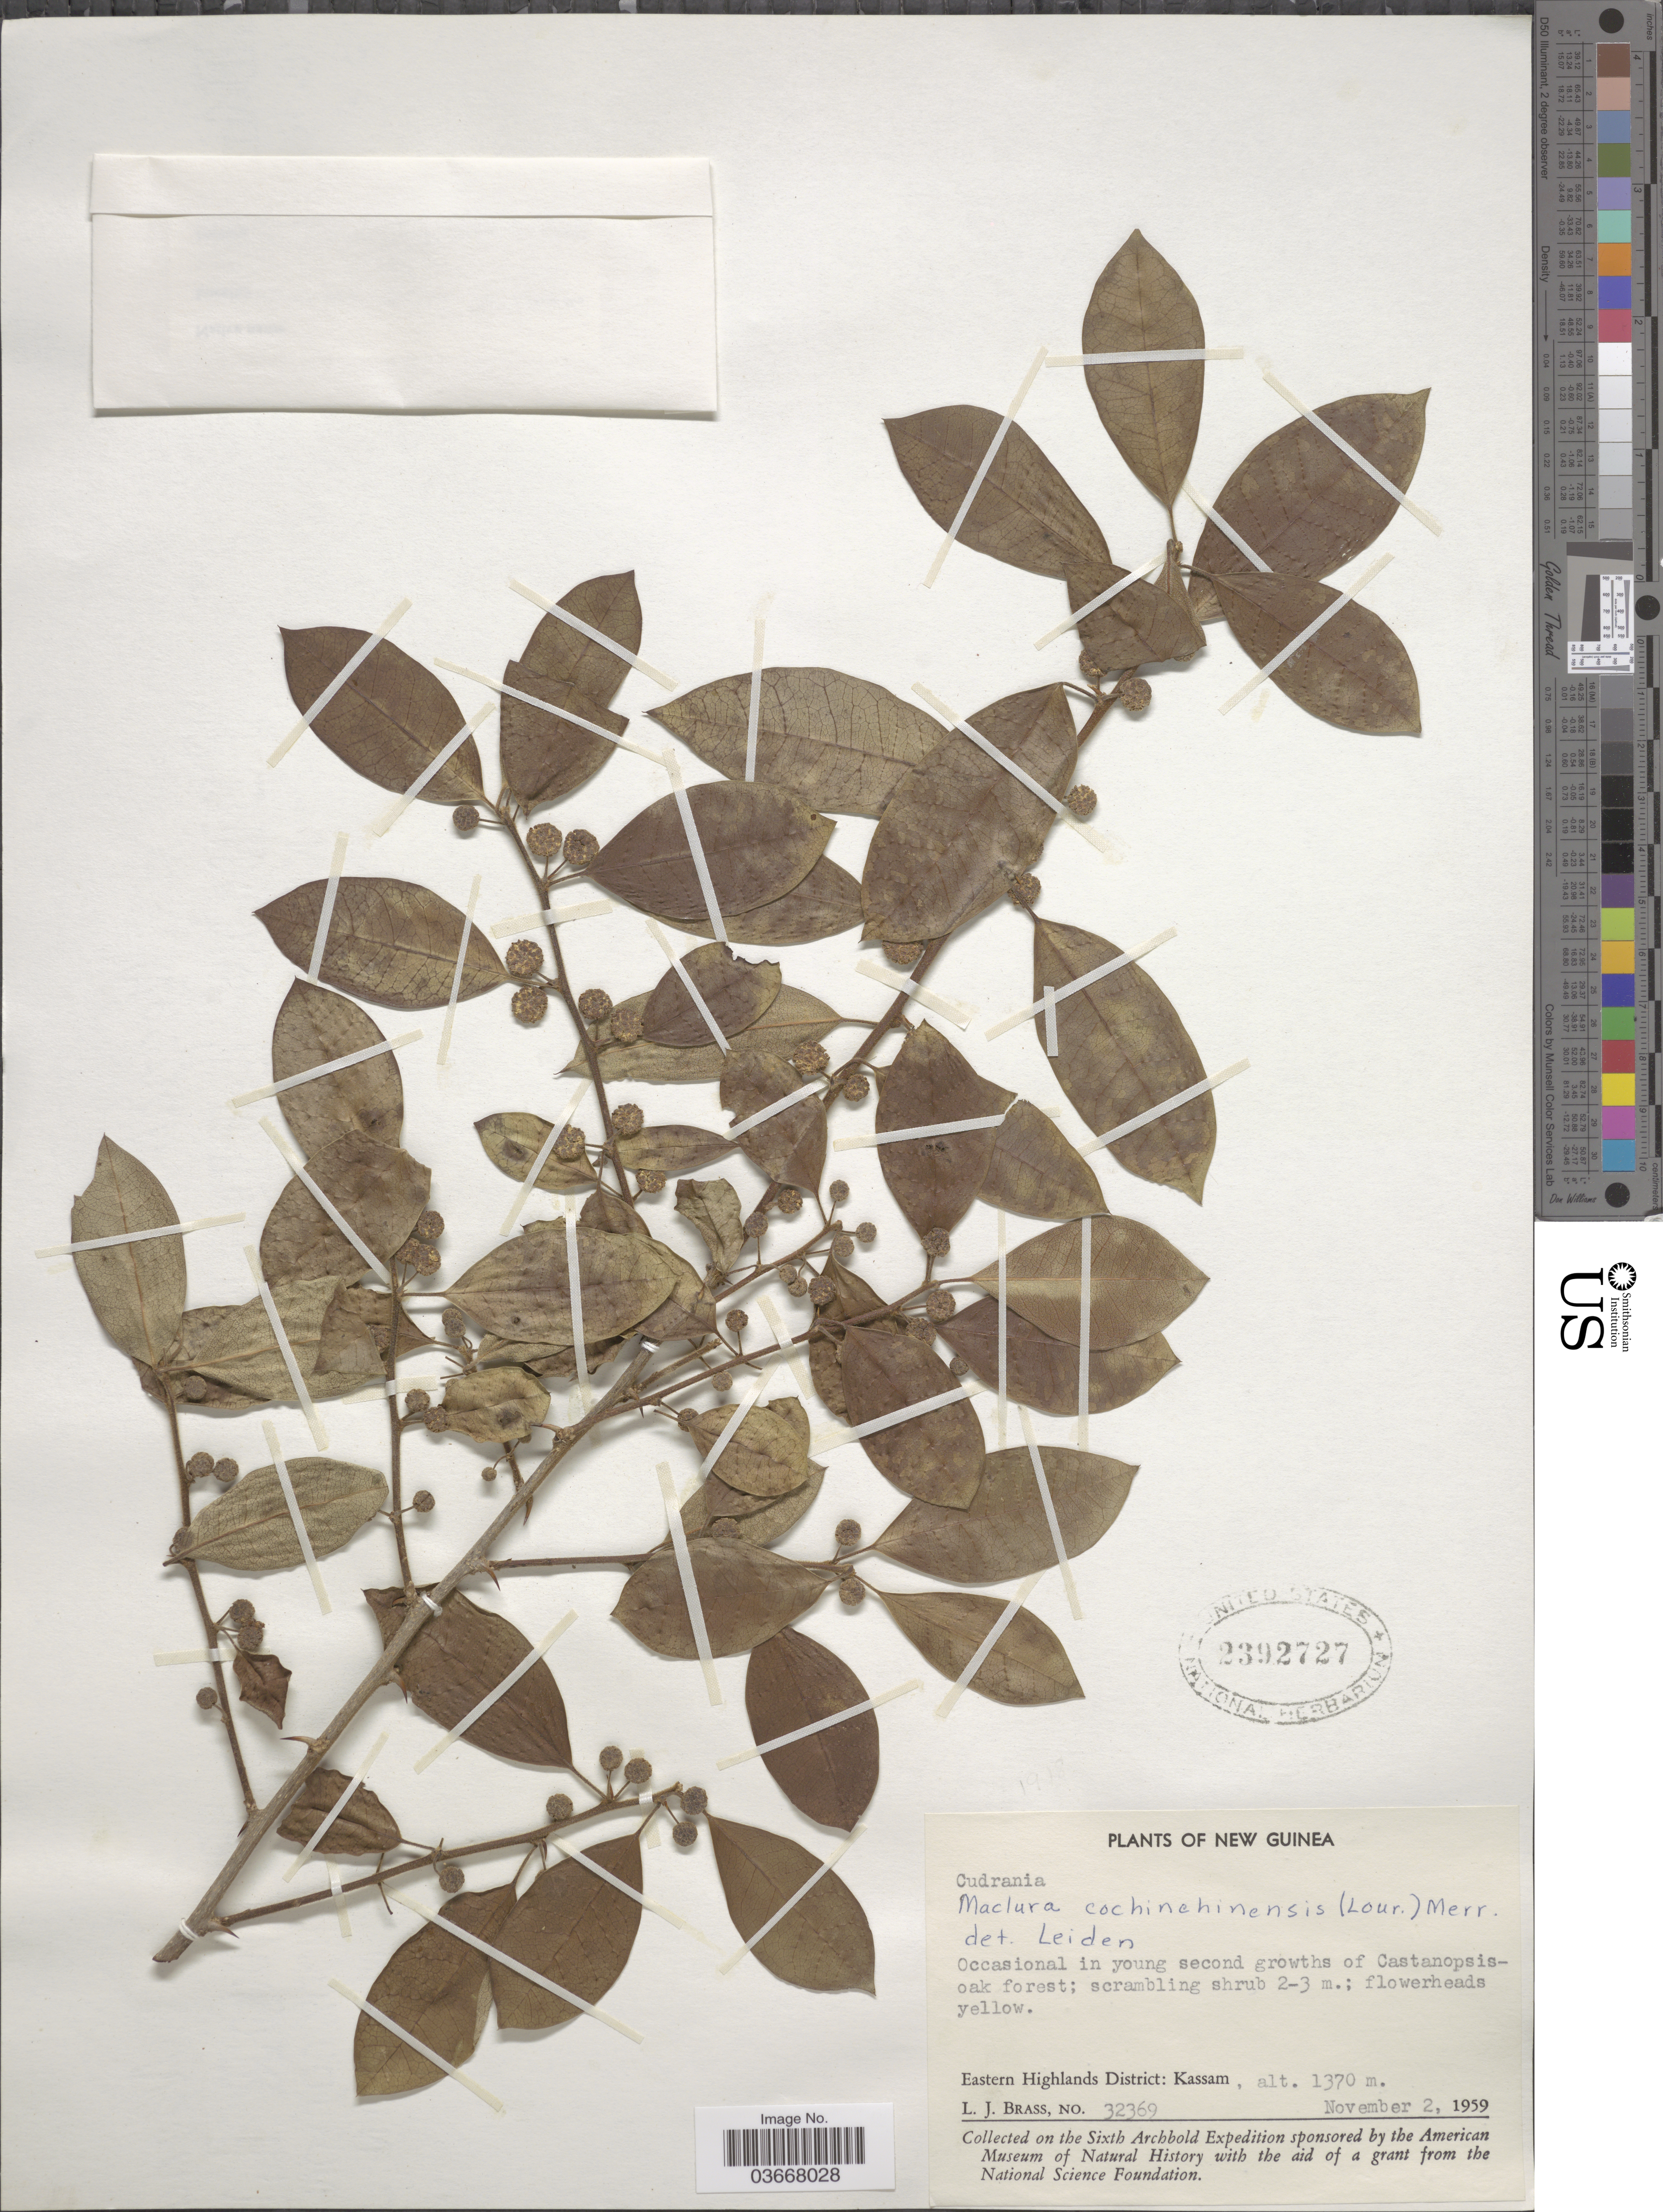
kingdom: Plantae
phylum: Tracheophyta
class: Magnoliopsida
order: Rosales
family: Moraceae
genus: Maclura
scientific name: Maclura cochinchinensis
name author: (Lour.) Corner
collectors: L. J. Brass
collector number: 32369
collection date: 1959-11-02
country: Papua New Guinea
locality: New Guinea. Eastern Highlands District: Kassam.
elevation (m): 1370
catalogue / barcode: US 2392727